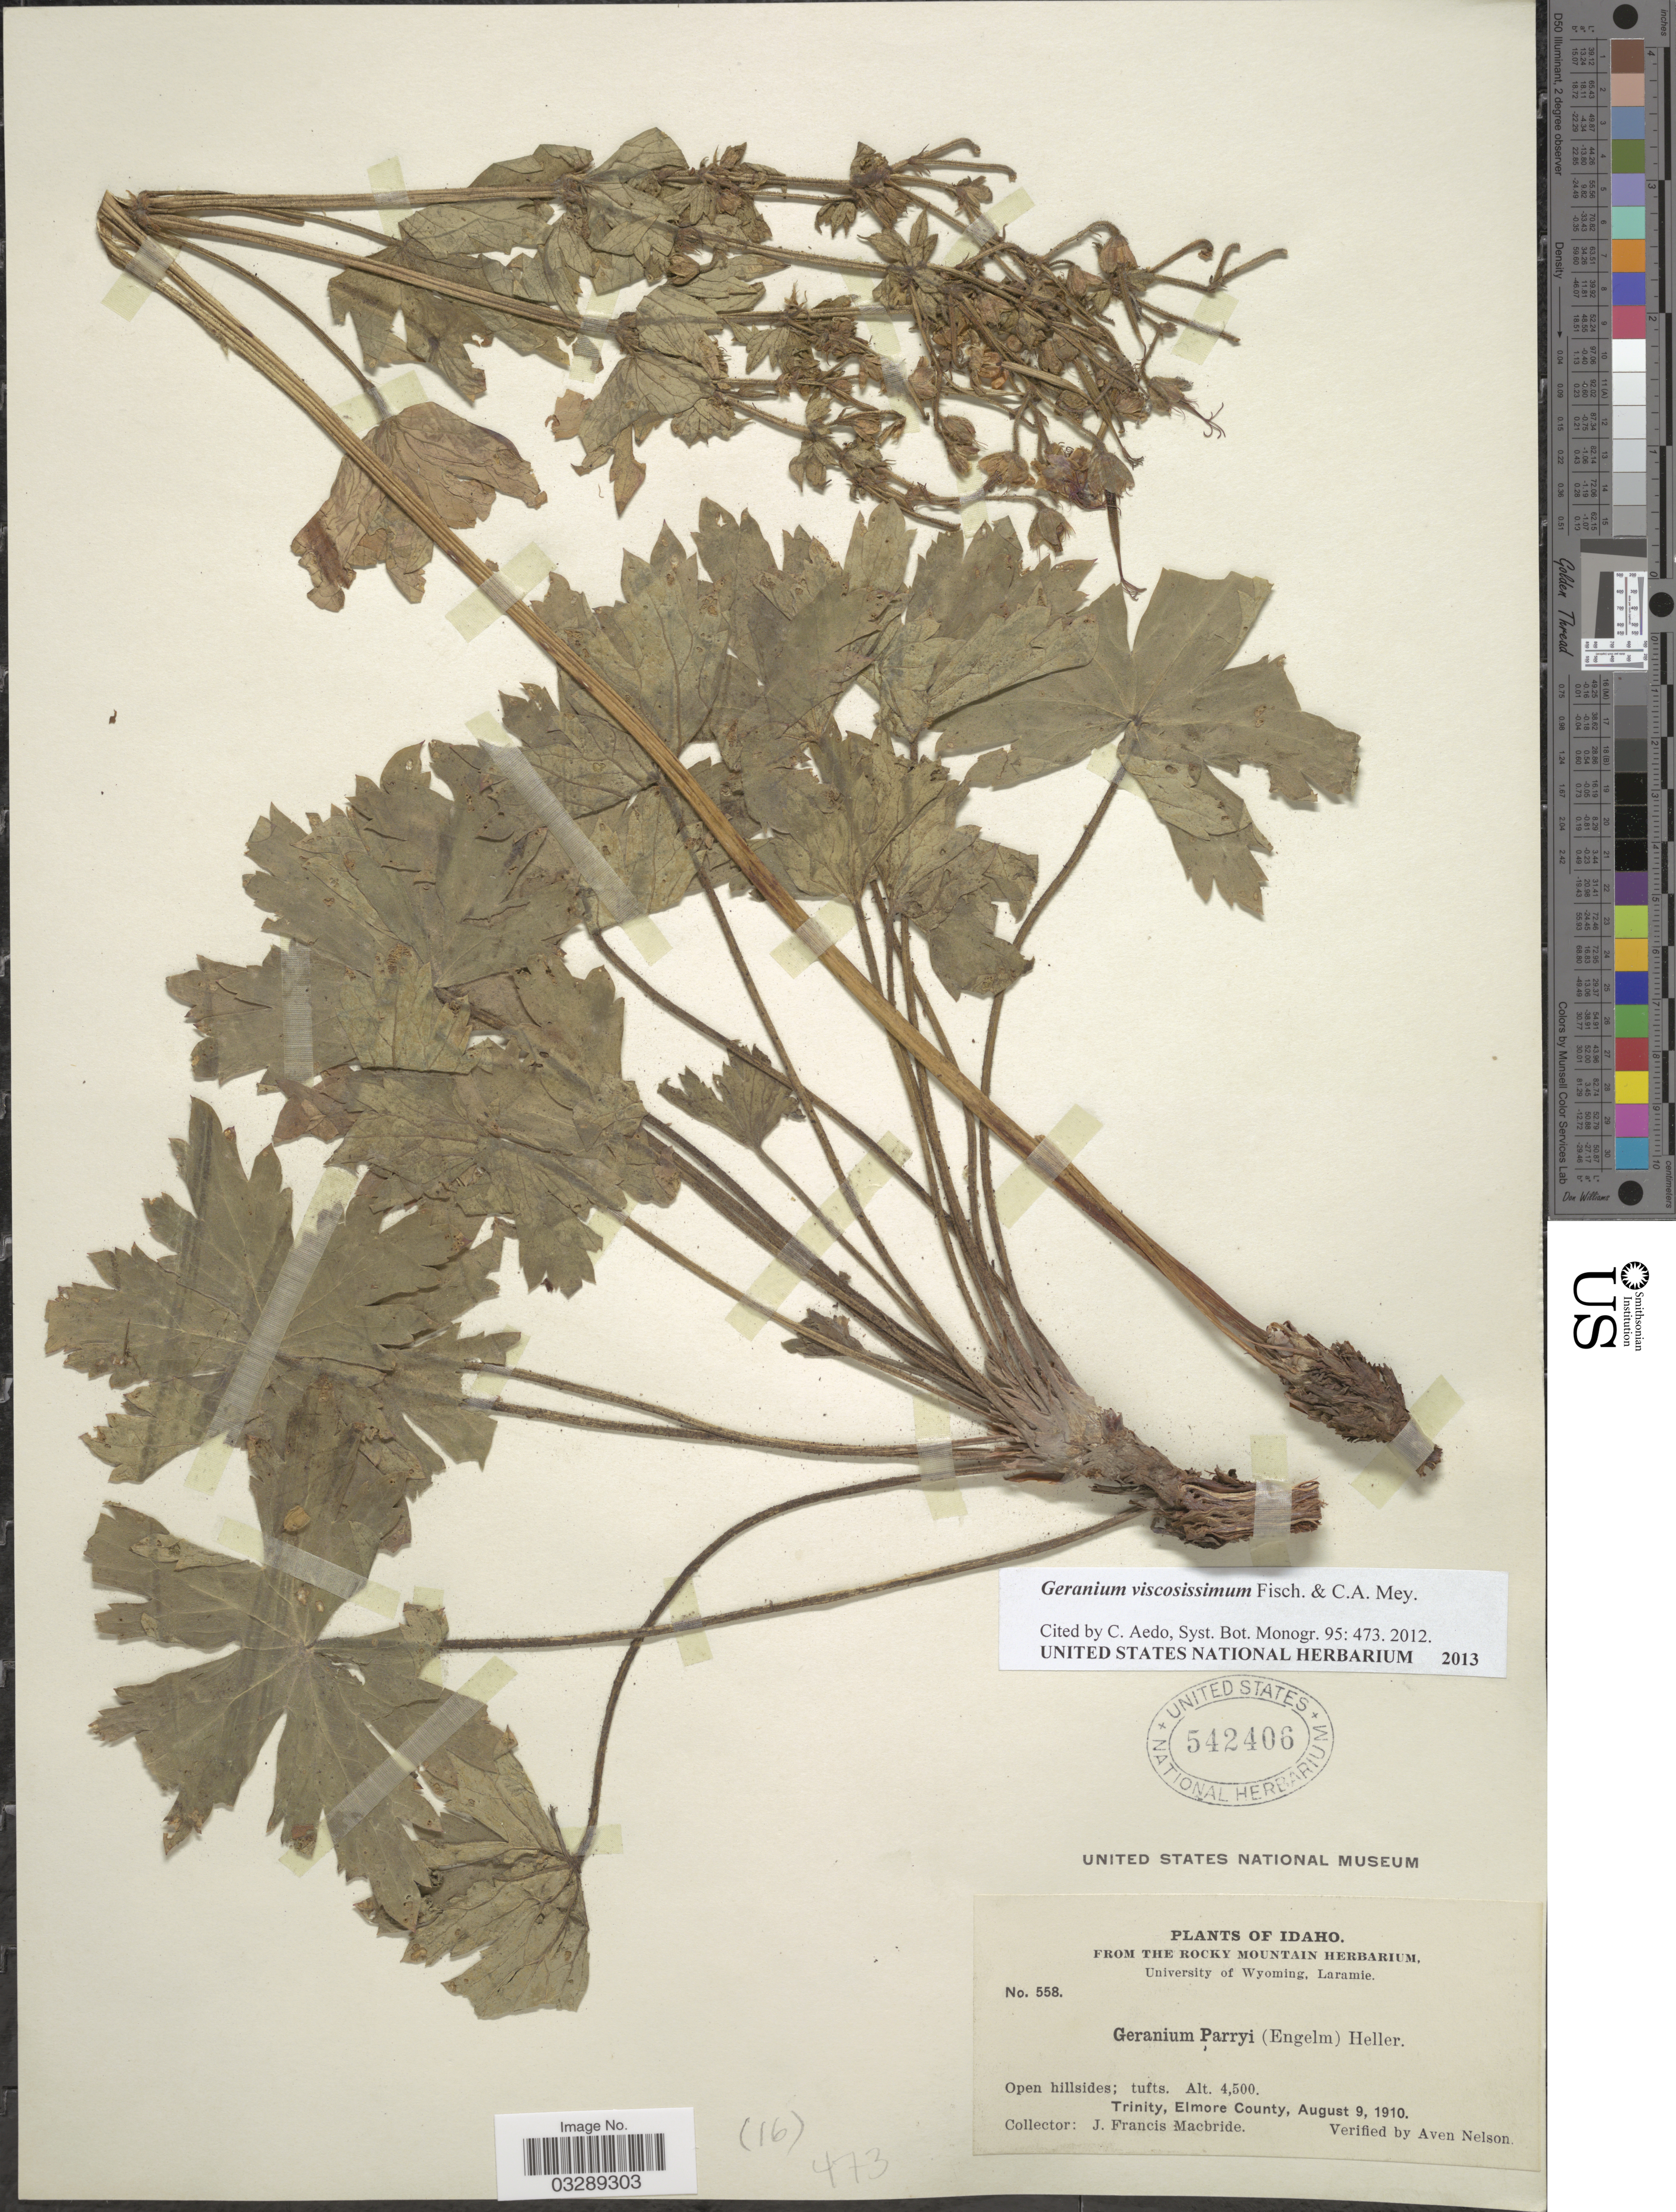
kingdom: Plantae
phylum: Tracheophyta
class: Magnoliopsida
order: Geraniales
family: Geraniaceae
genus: Geranium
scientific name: Geranium viscosissimum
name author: Fisch. & C.A. Mey.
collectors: J. F. Macbride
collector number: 558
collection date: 1910-08-09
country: United States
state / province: Idaho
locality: Trinity, Elmore County.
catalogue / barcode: US 542406